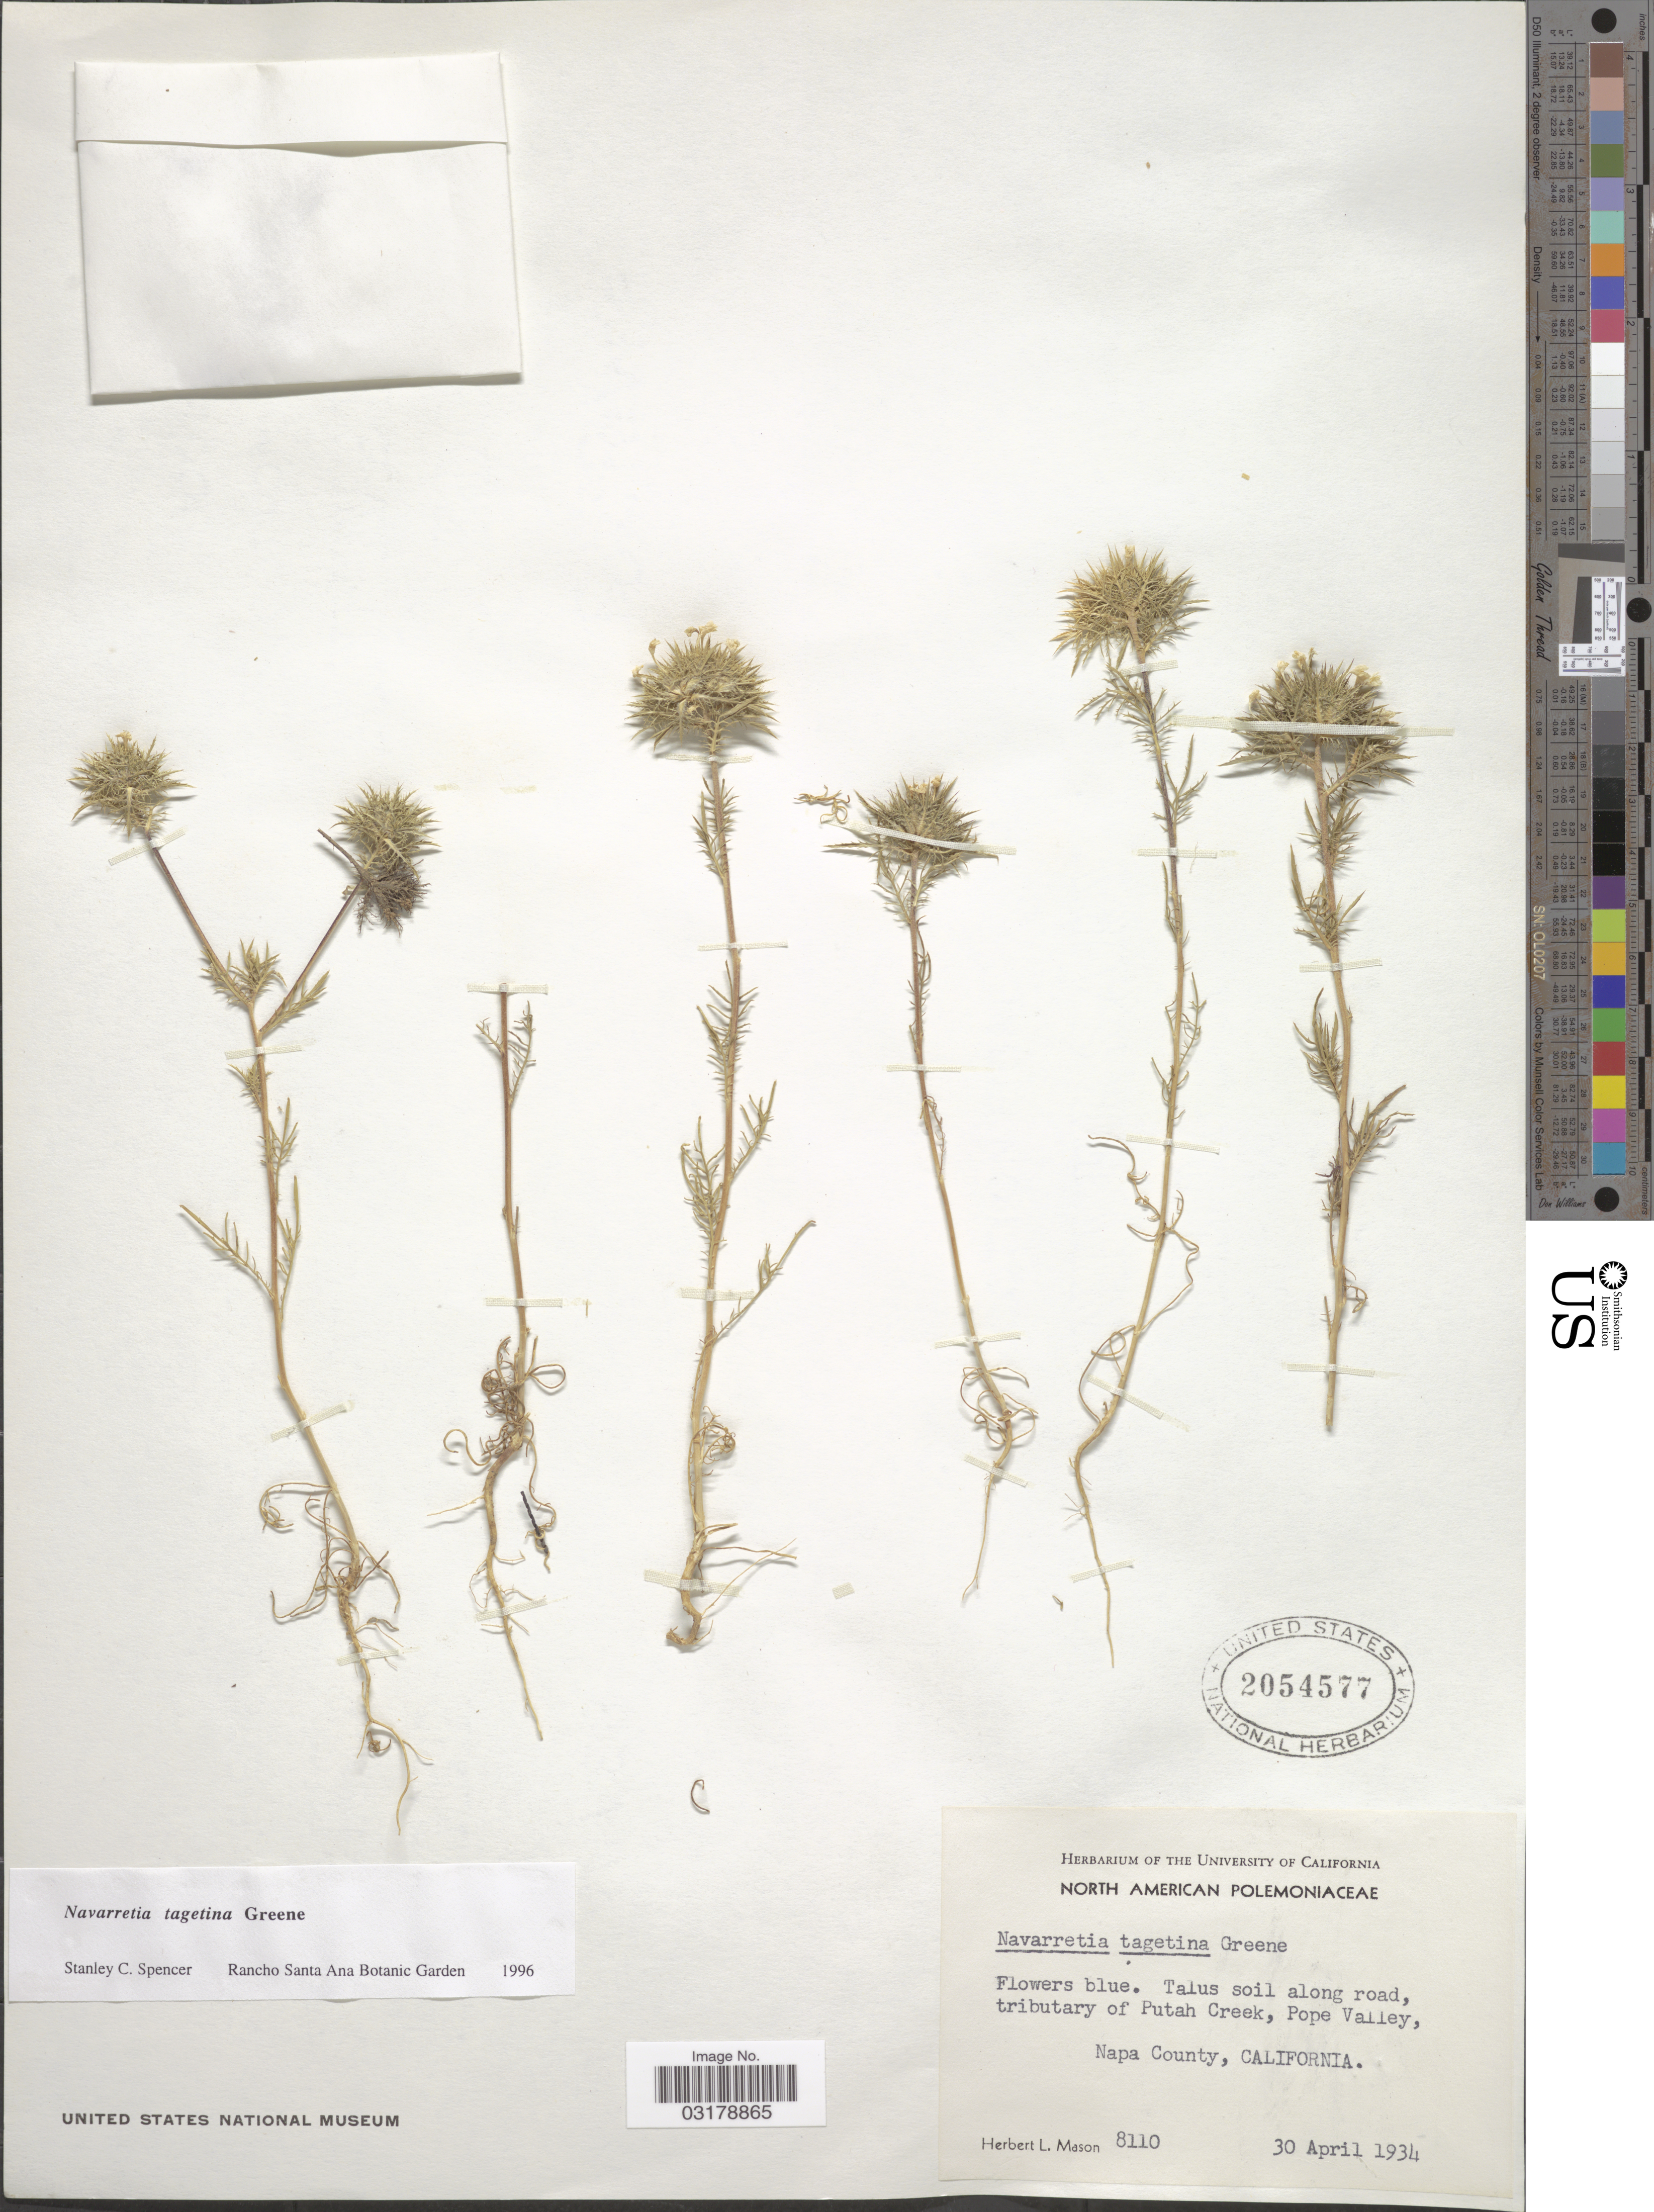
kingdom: Plantae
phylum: Tracheophyta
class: Magnoliopsida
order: Ericales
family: Polemoniaceae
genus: Navarretia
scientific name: Navarretia tagetina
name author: S.W. Greene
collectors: H. L. Mason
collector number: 8110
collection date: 1934-04-30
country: United States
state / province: California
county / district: Napa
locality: Talus soil along road, tributary of Putah Creek, Pope Valley, Napa County.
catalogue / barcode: US 2054577